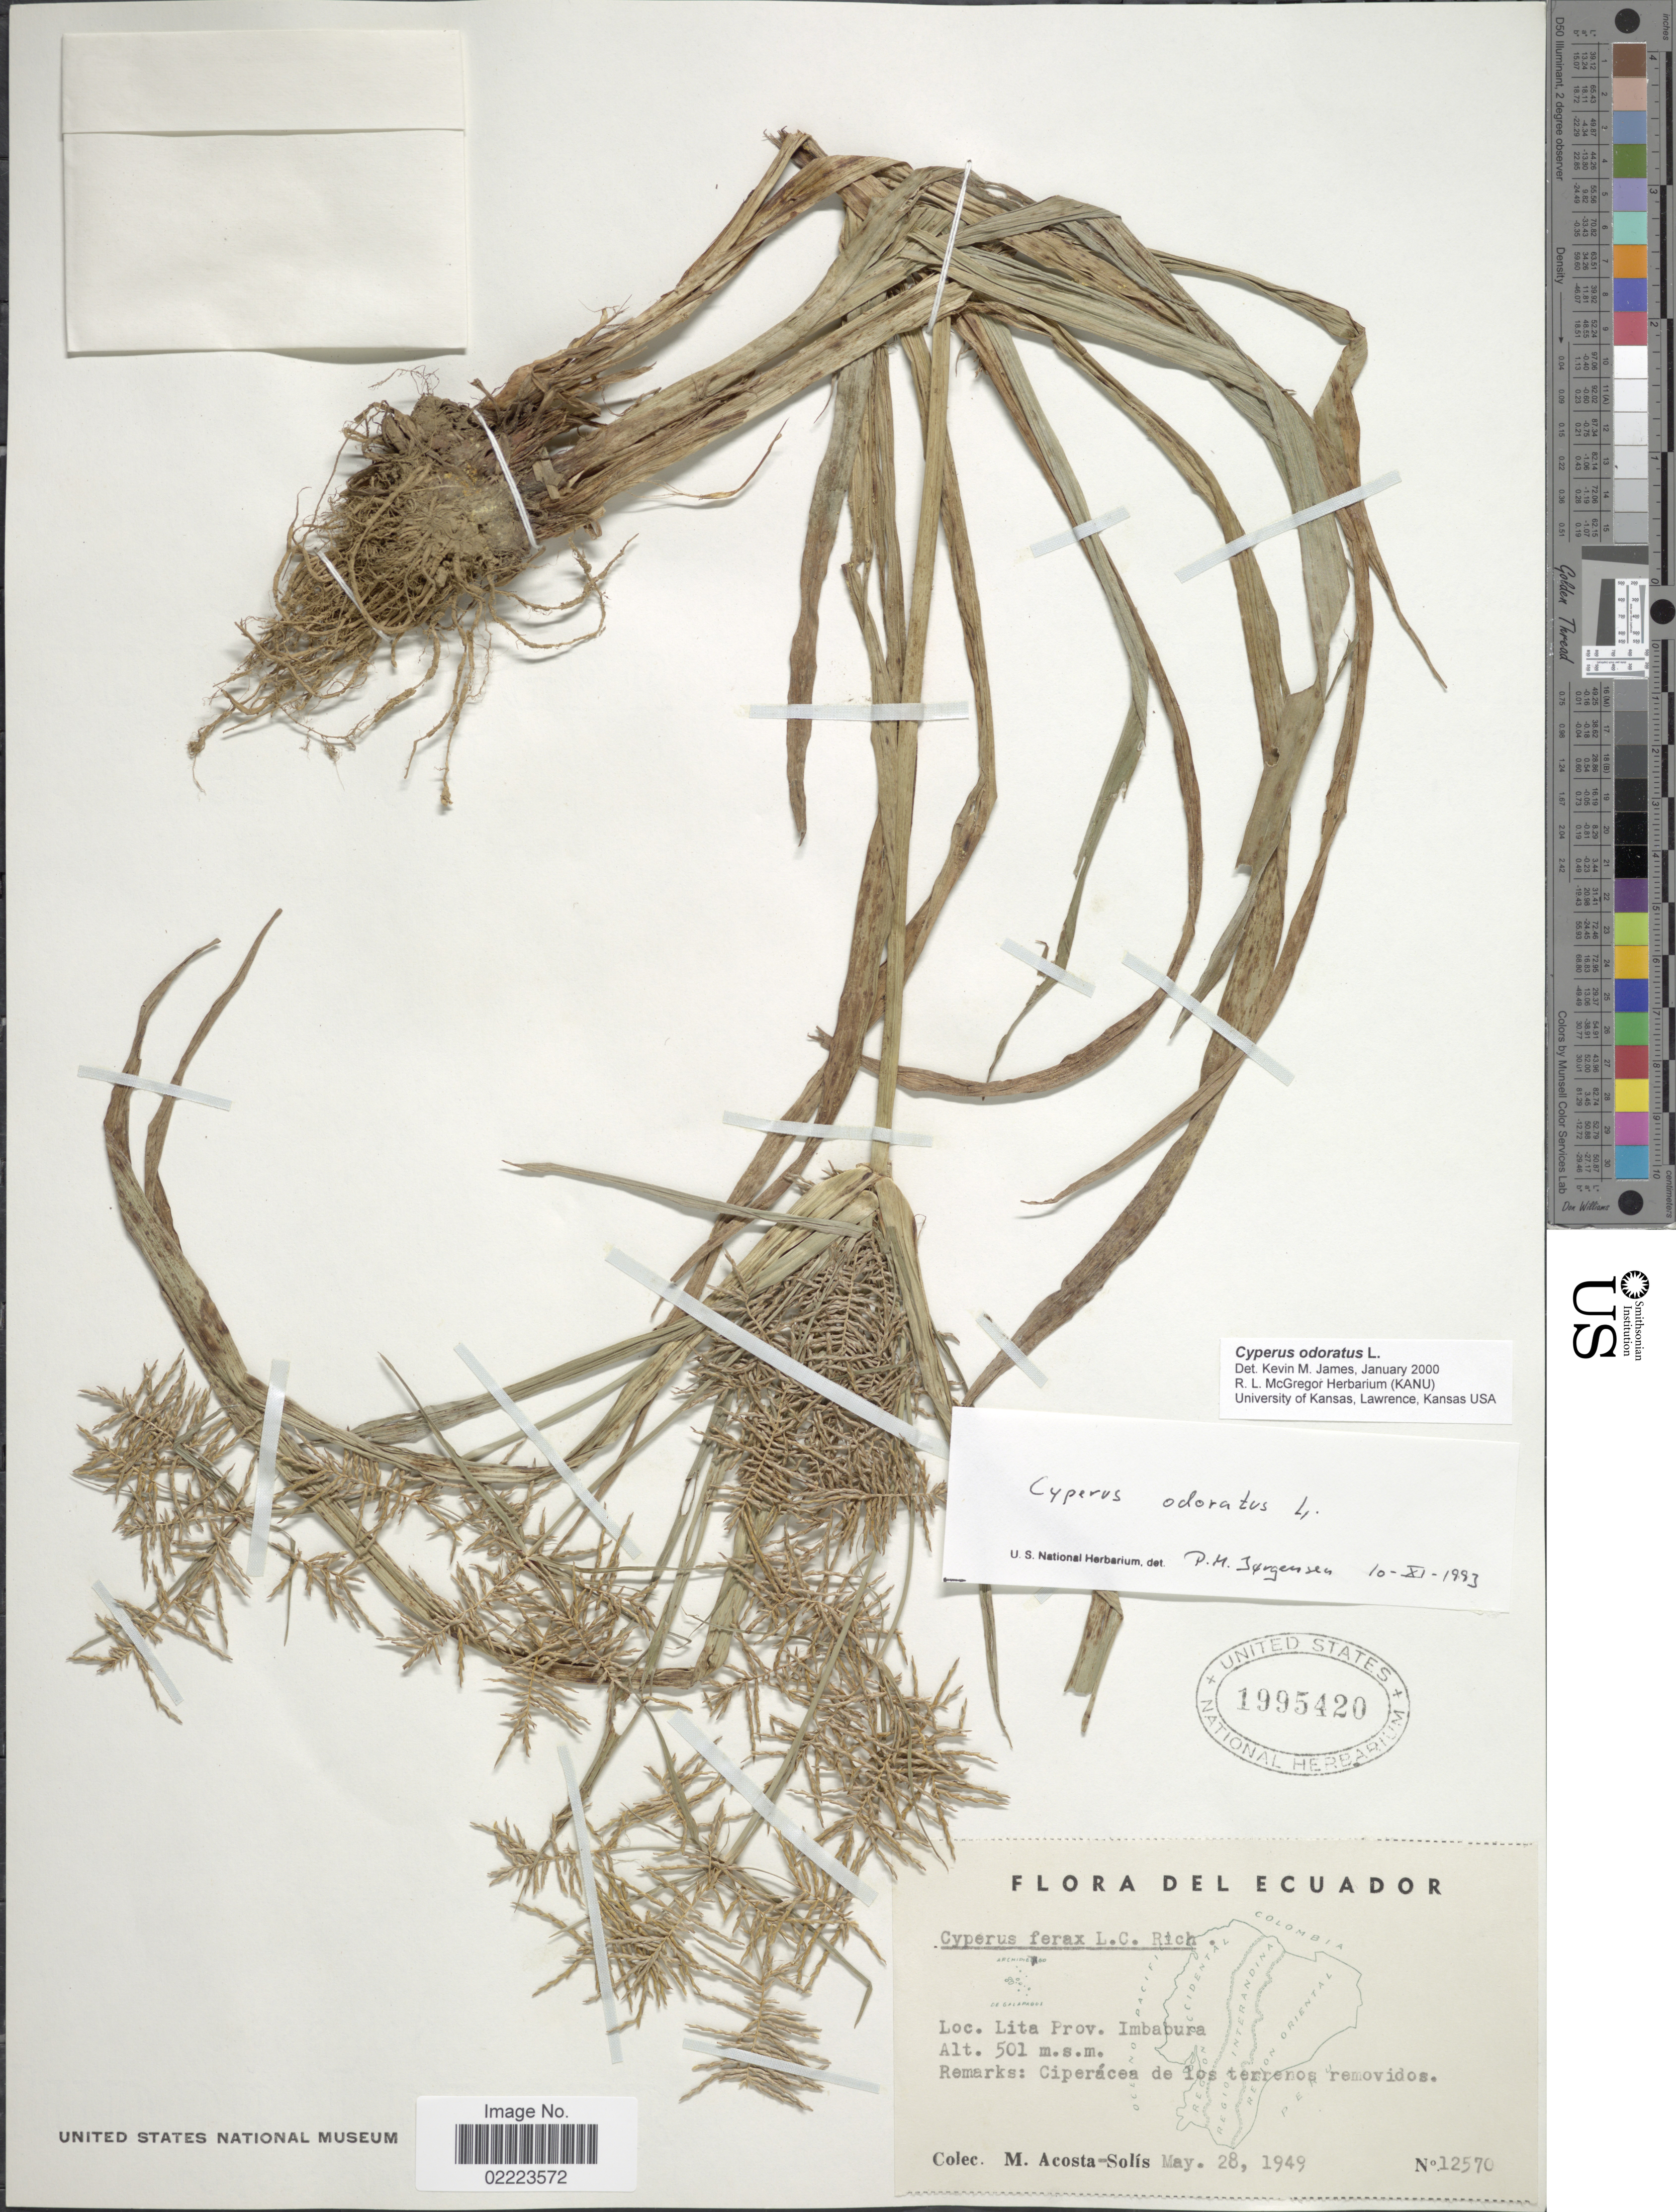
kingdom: Plantae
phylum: Tracheophyta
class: Liliopsida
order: Poales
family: Cyperaceae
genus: Cyperus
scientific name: Cyperus odoratus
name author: L.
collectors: M. Acosta Solis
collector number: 12570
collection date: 1949-05-28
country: Ecuador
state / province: Imbabura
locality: Lita Prov. Imbabura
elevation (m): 501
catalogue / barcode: US 1995420